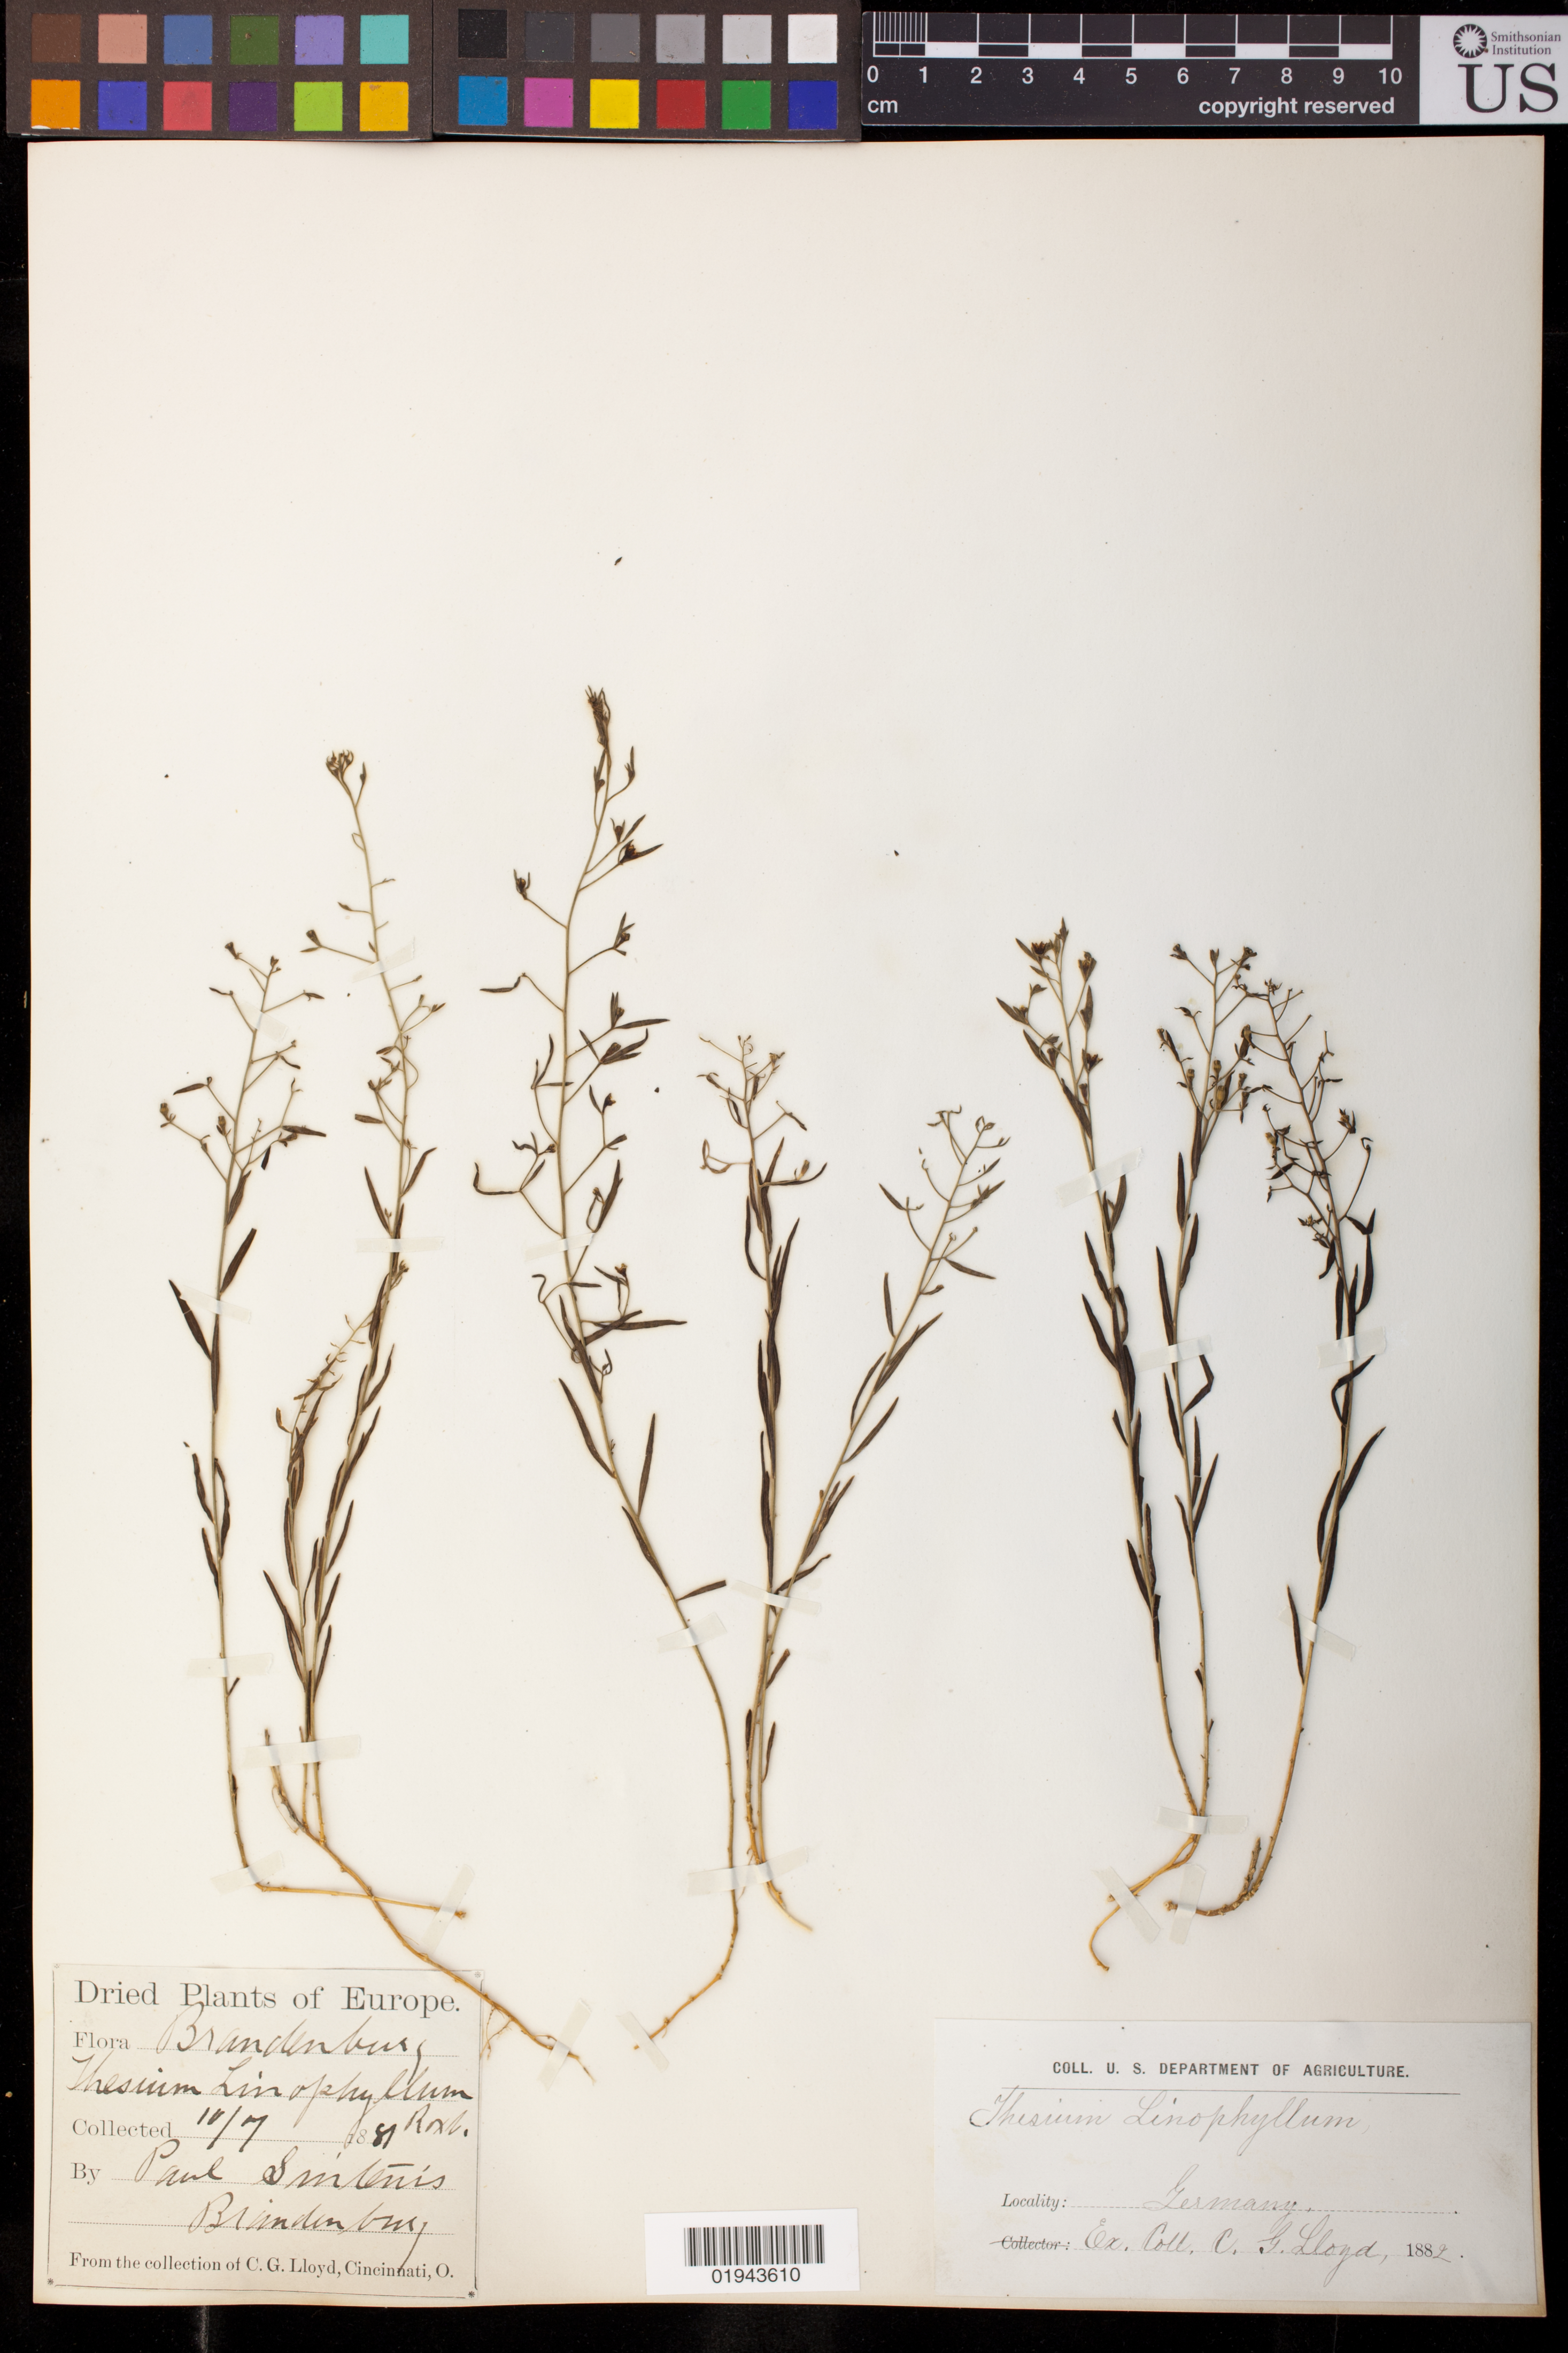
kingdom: Plantae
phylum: Tracheophyta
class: Magnoliopsida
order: Santalales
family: Thesiaceae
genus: Thesium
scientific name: Thesium linophyllum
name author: L.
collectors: P. Sintenis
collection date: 1881-07-10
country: Germany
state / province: Brandenburg